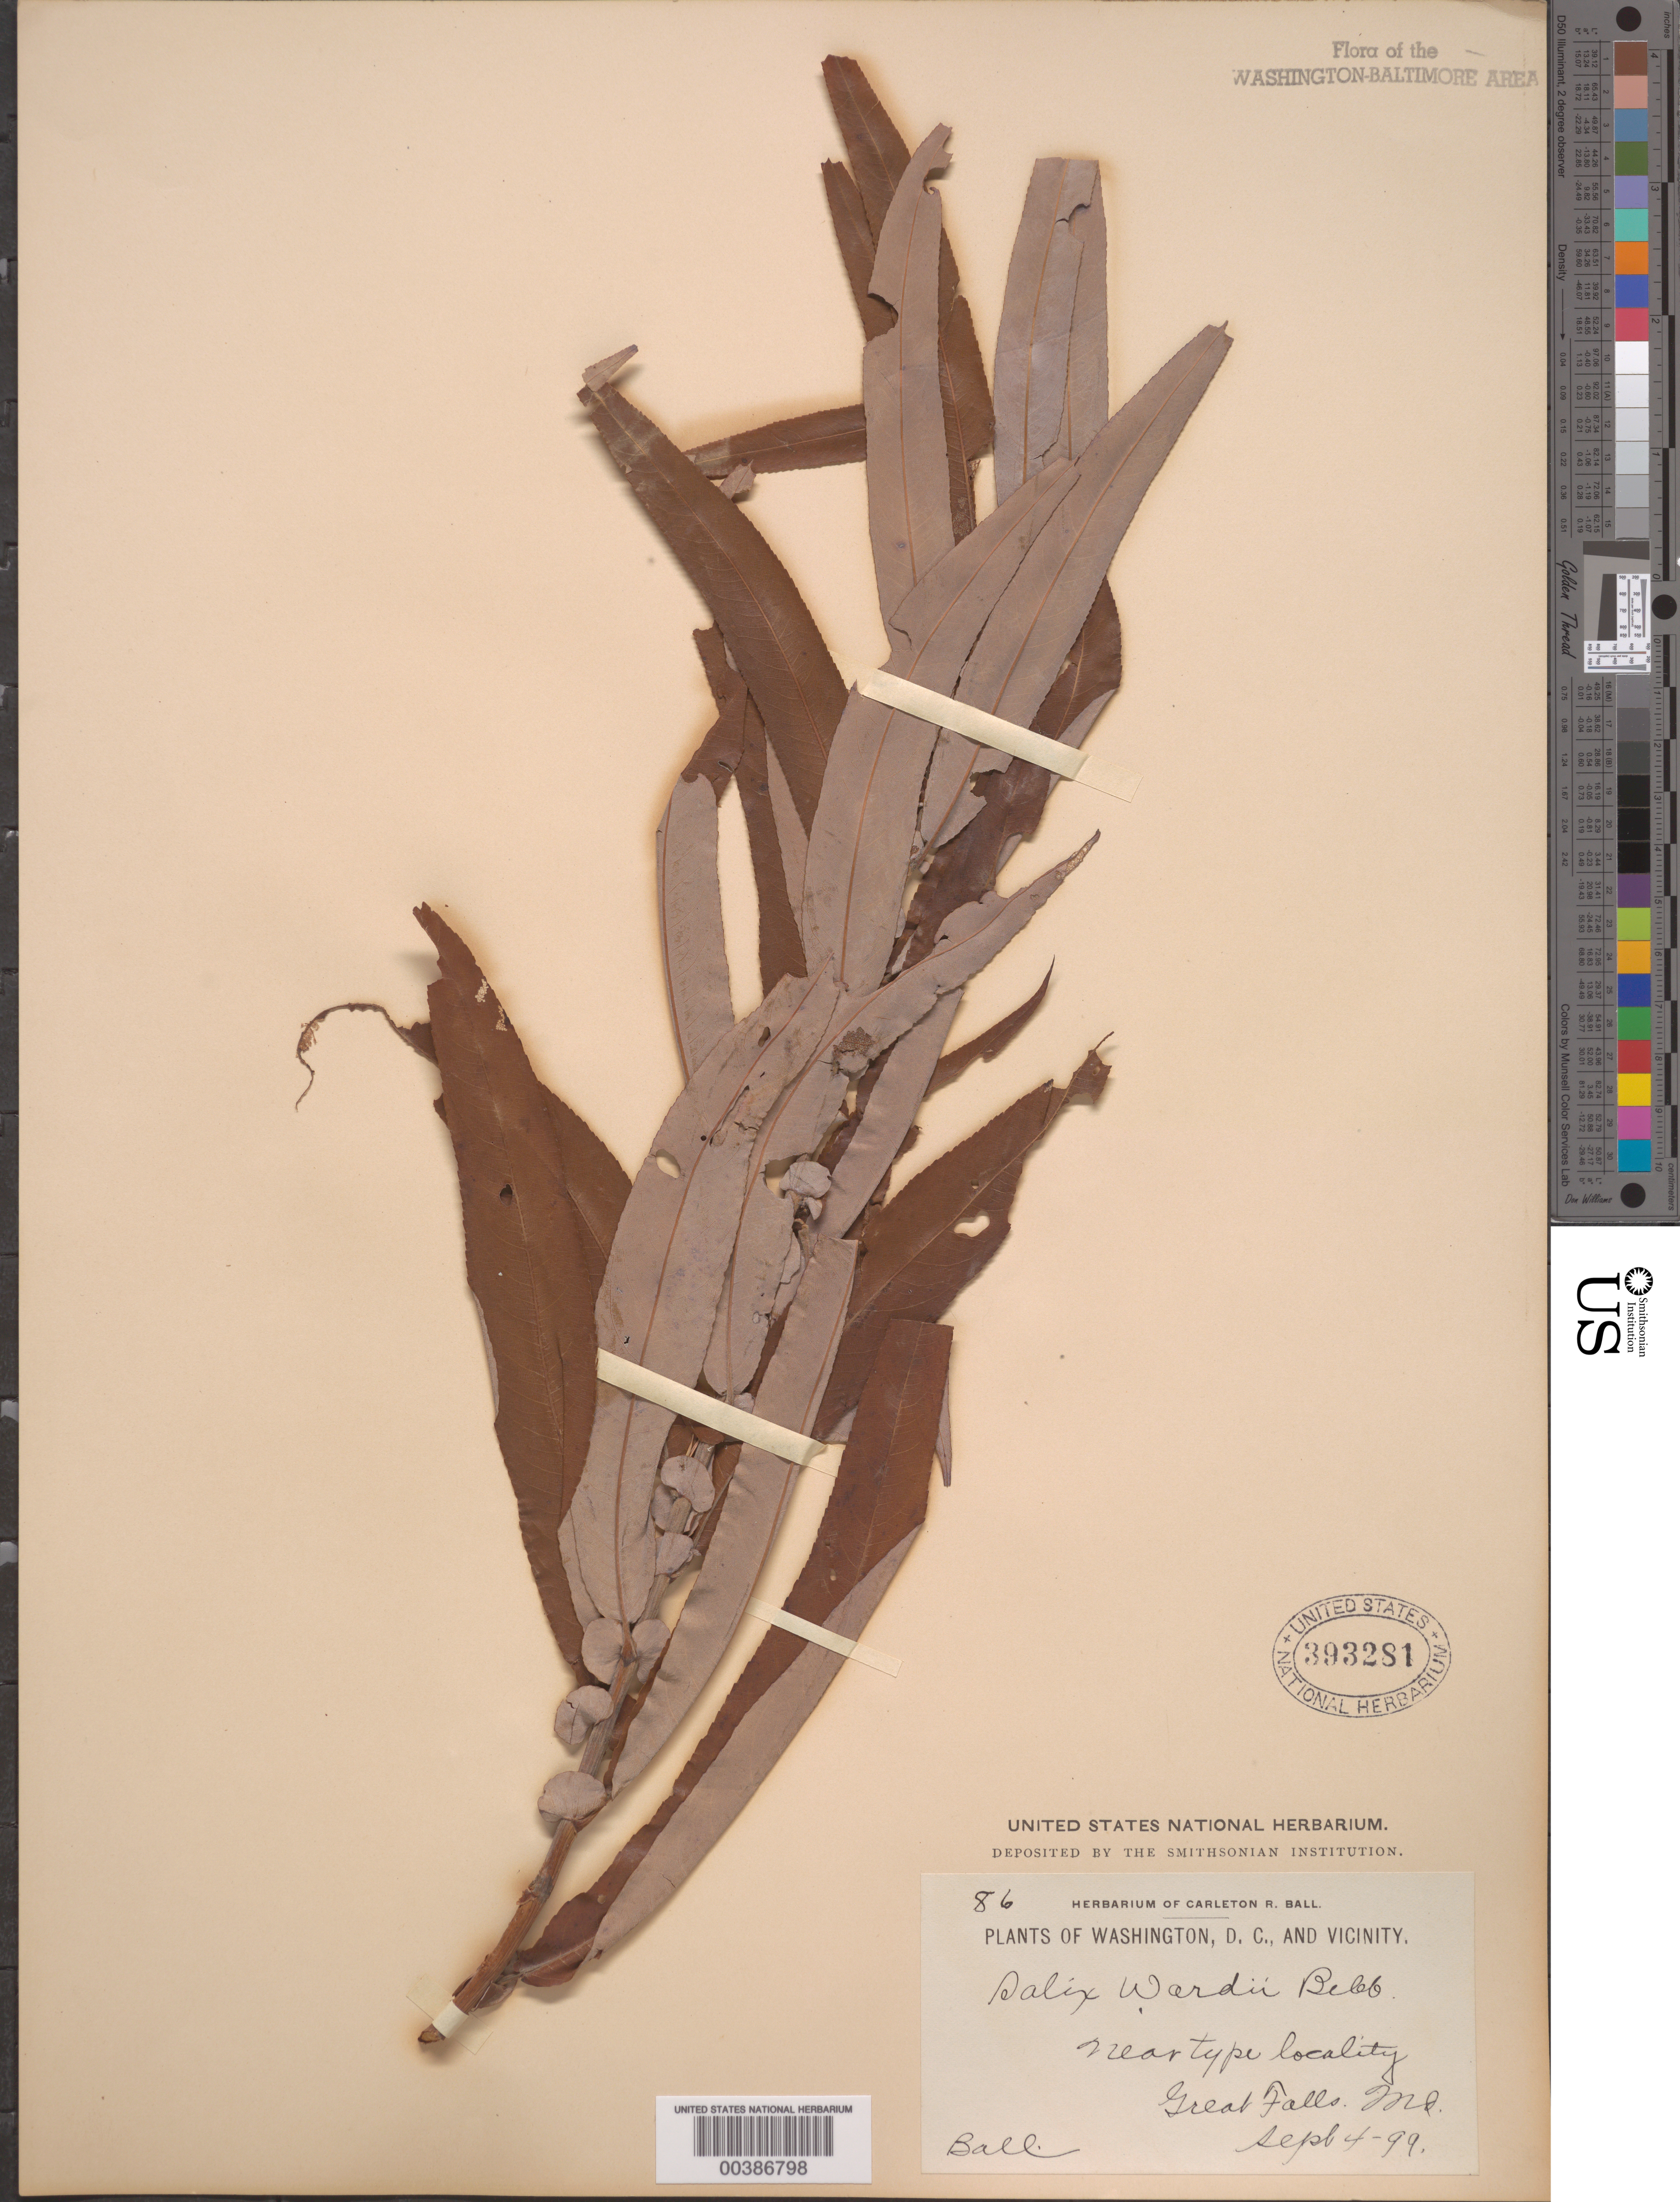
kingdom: Plantae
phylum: Tracheophyta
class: Magnoliopsida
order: Malpighiales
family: Salicaceae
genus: Salix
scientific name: Salix caroliniana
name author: Michx.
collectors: C. R. Ball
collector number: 86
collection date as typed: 04 Sep 1899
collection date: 1899-09-04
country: United States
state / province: Maryland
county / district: Montgomery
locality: Great Falls C. & O. Canal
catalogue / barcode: US 393281